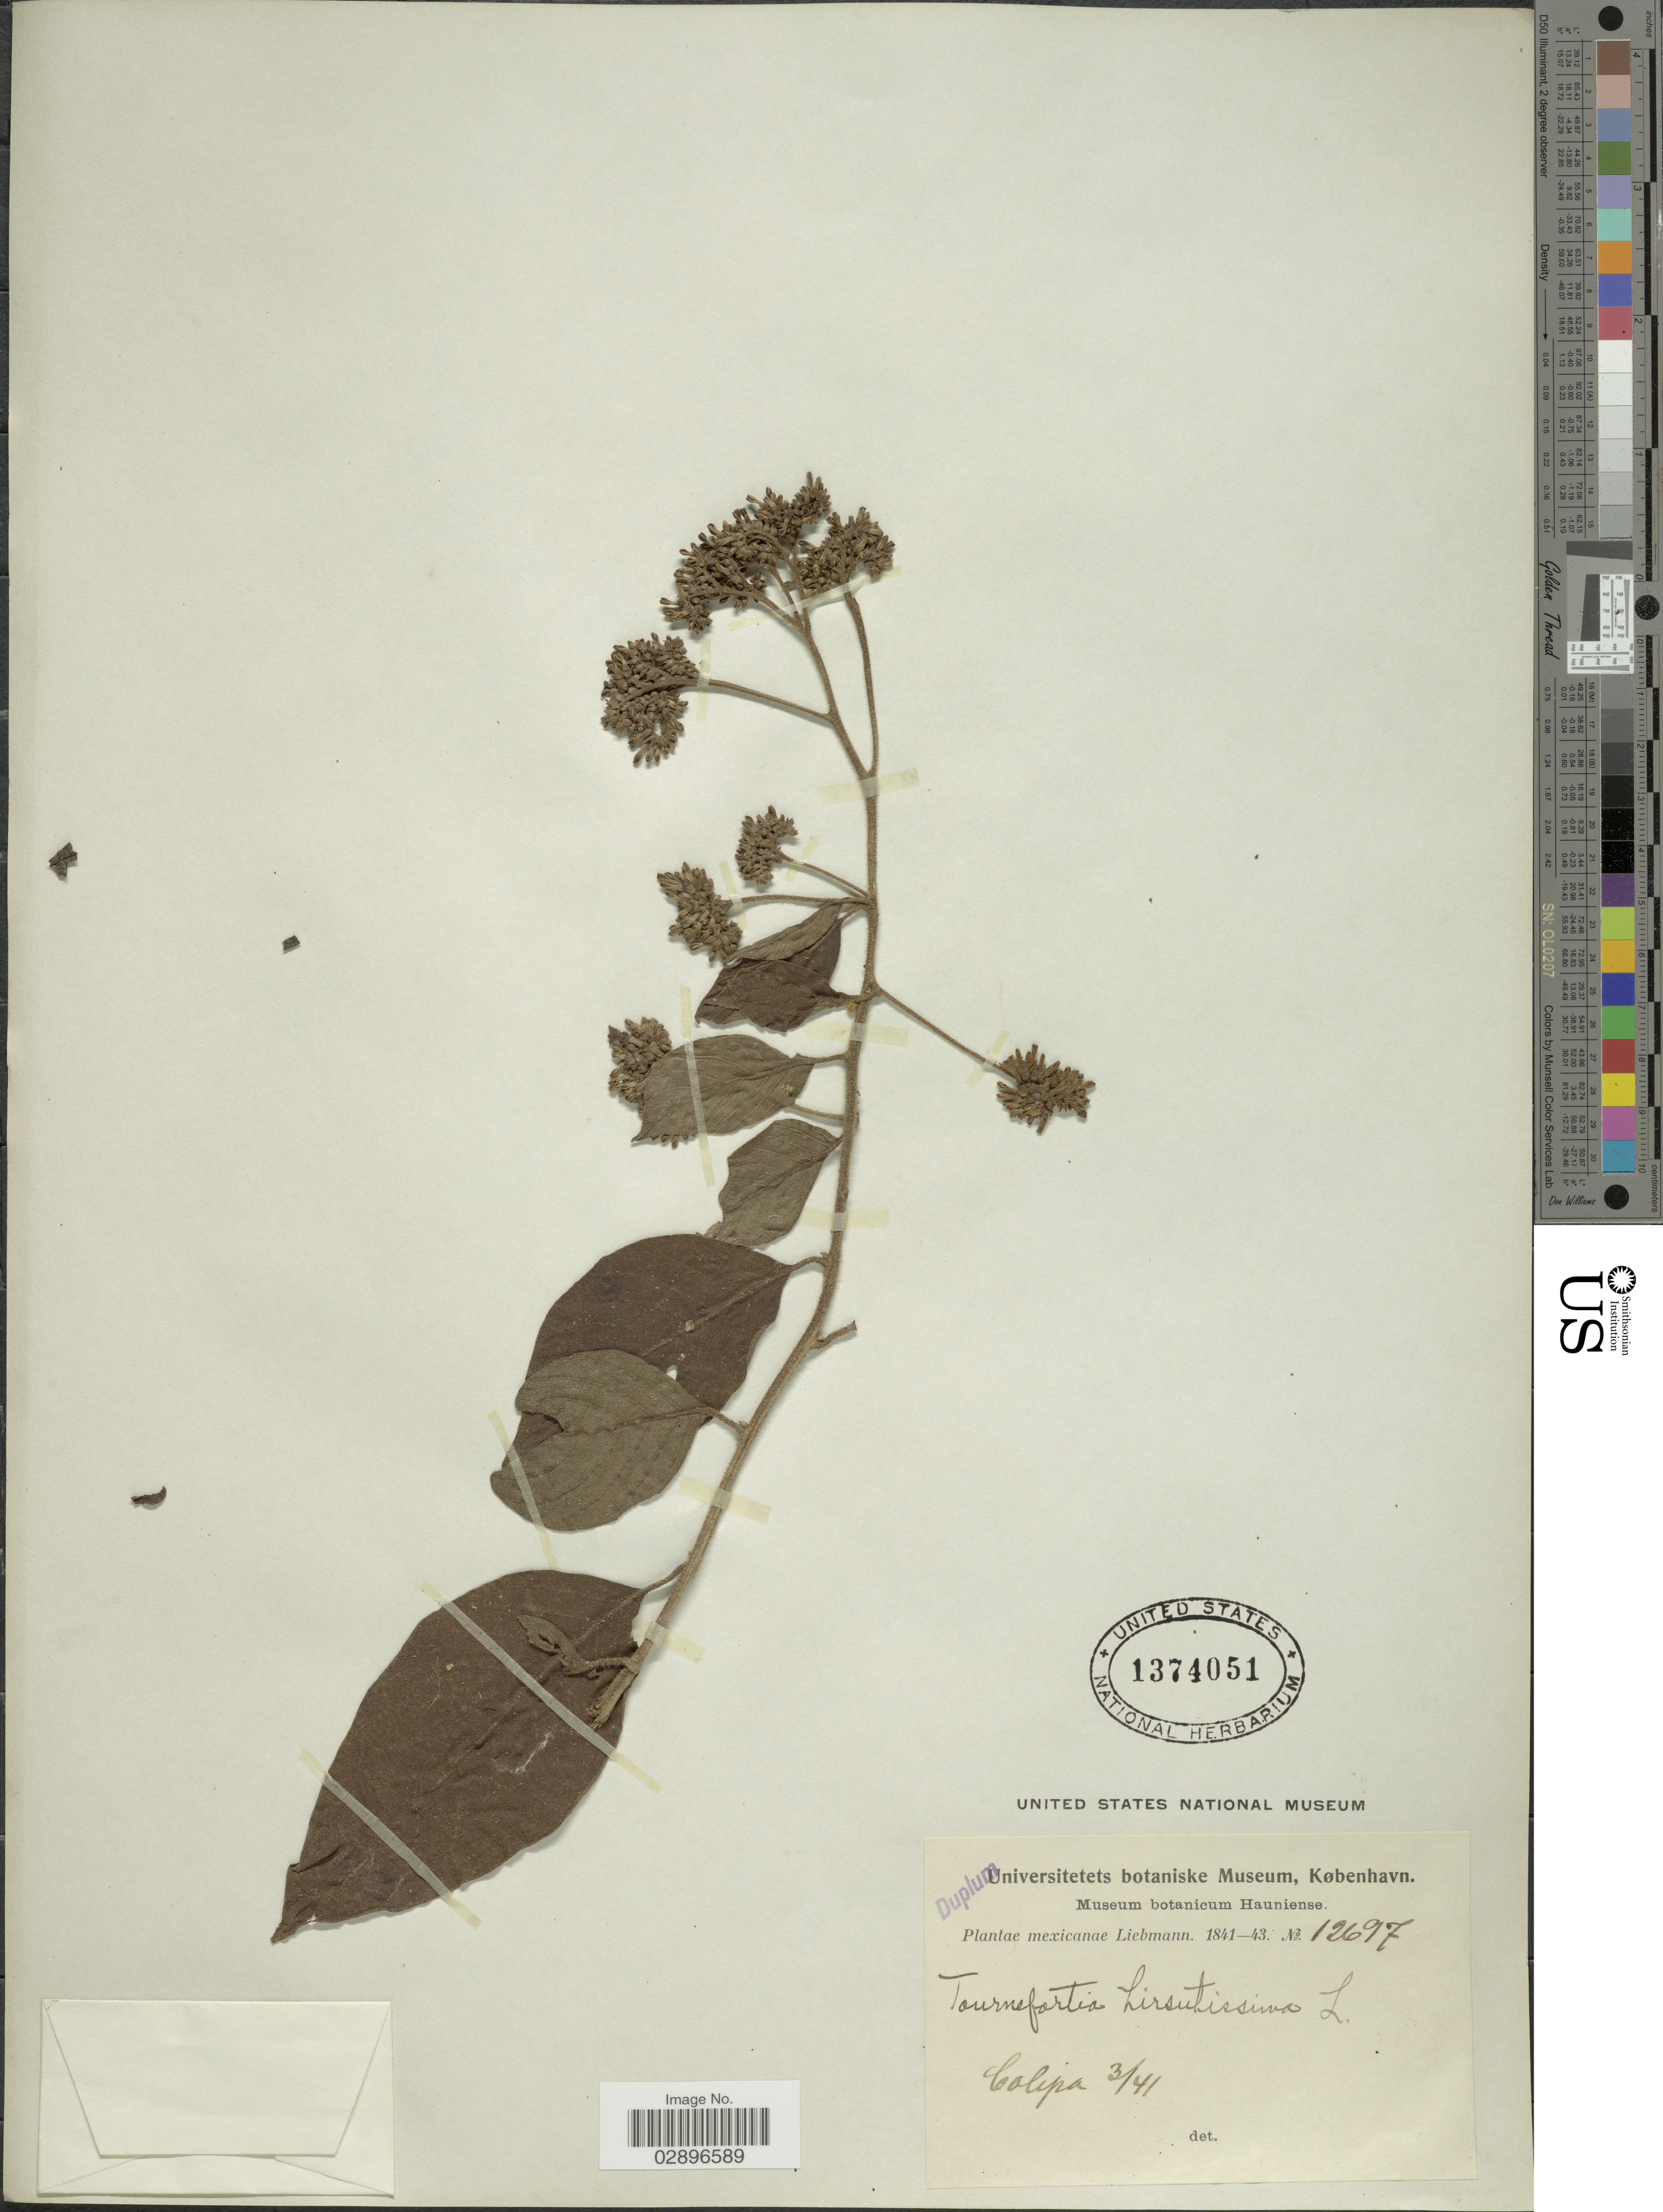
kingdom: Plantae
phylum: Tracheophyta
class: Magnoliopsida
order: Boraginales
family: Heliotropiaceae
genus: Tournefortia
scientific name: Tournefortia hirsutissima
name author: L.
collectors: Liebmann, --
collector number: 12697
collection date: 1841-03/1843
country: Mexico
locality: Colipa.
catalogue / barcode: US 1374051